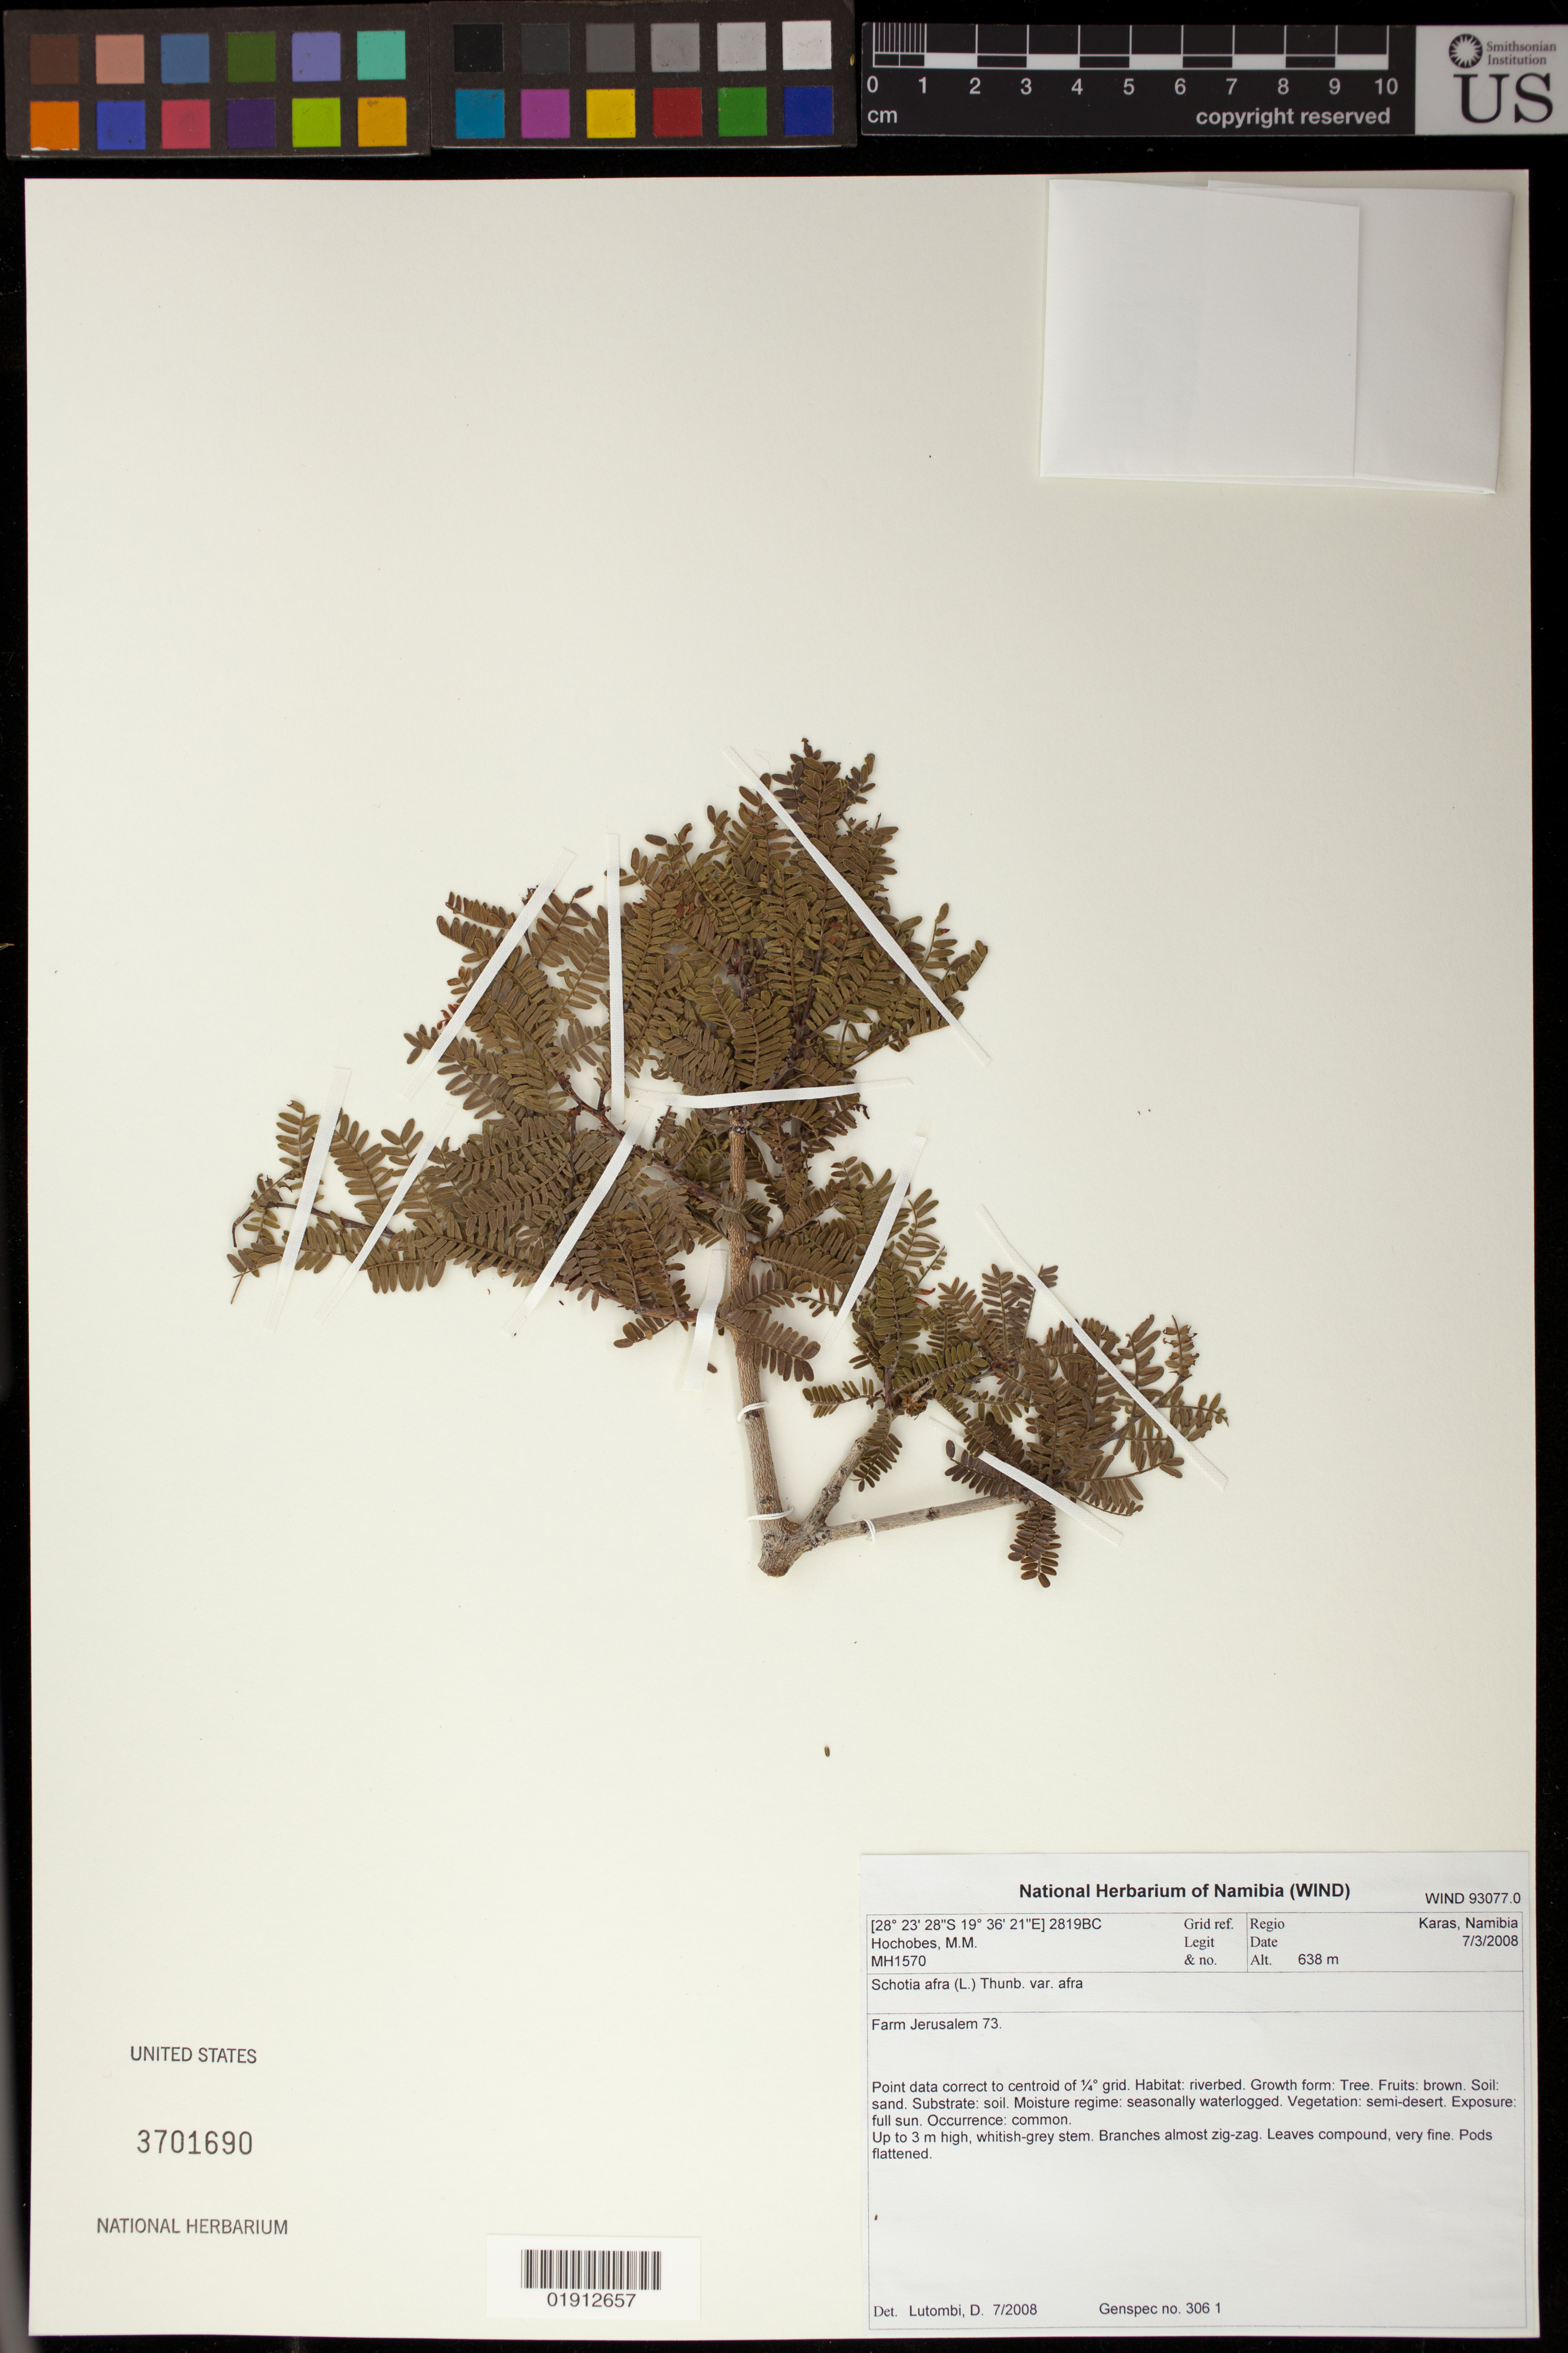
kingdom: Plantae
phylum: Tracheophyta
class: Magnoliopsida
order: Fabales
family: Fabaceae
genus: Schotia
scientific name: Schotia afra var. afra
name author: (Linn) Thunb.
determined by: Lutombi, D.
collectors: M. Hochobes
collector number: MH1570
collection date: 2008-03-07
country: Namibia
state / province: Karas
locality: Farm Jerusalem 73.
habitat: Riverbed.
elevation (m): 638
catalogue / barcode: US 3701690